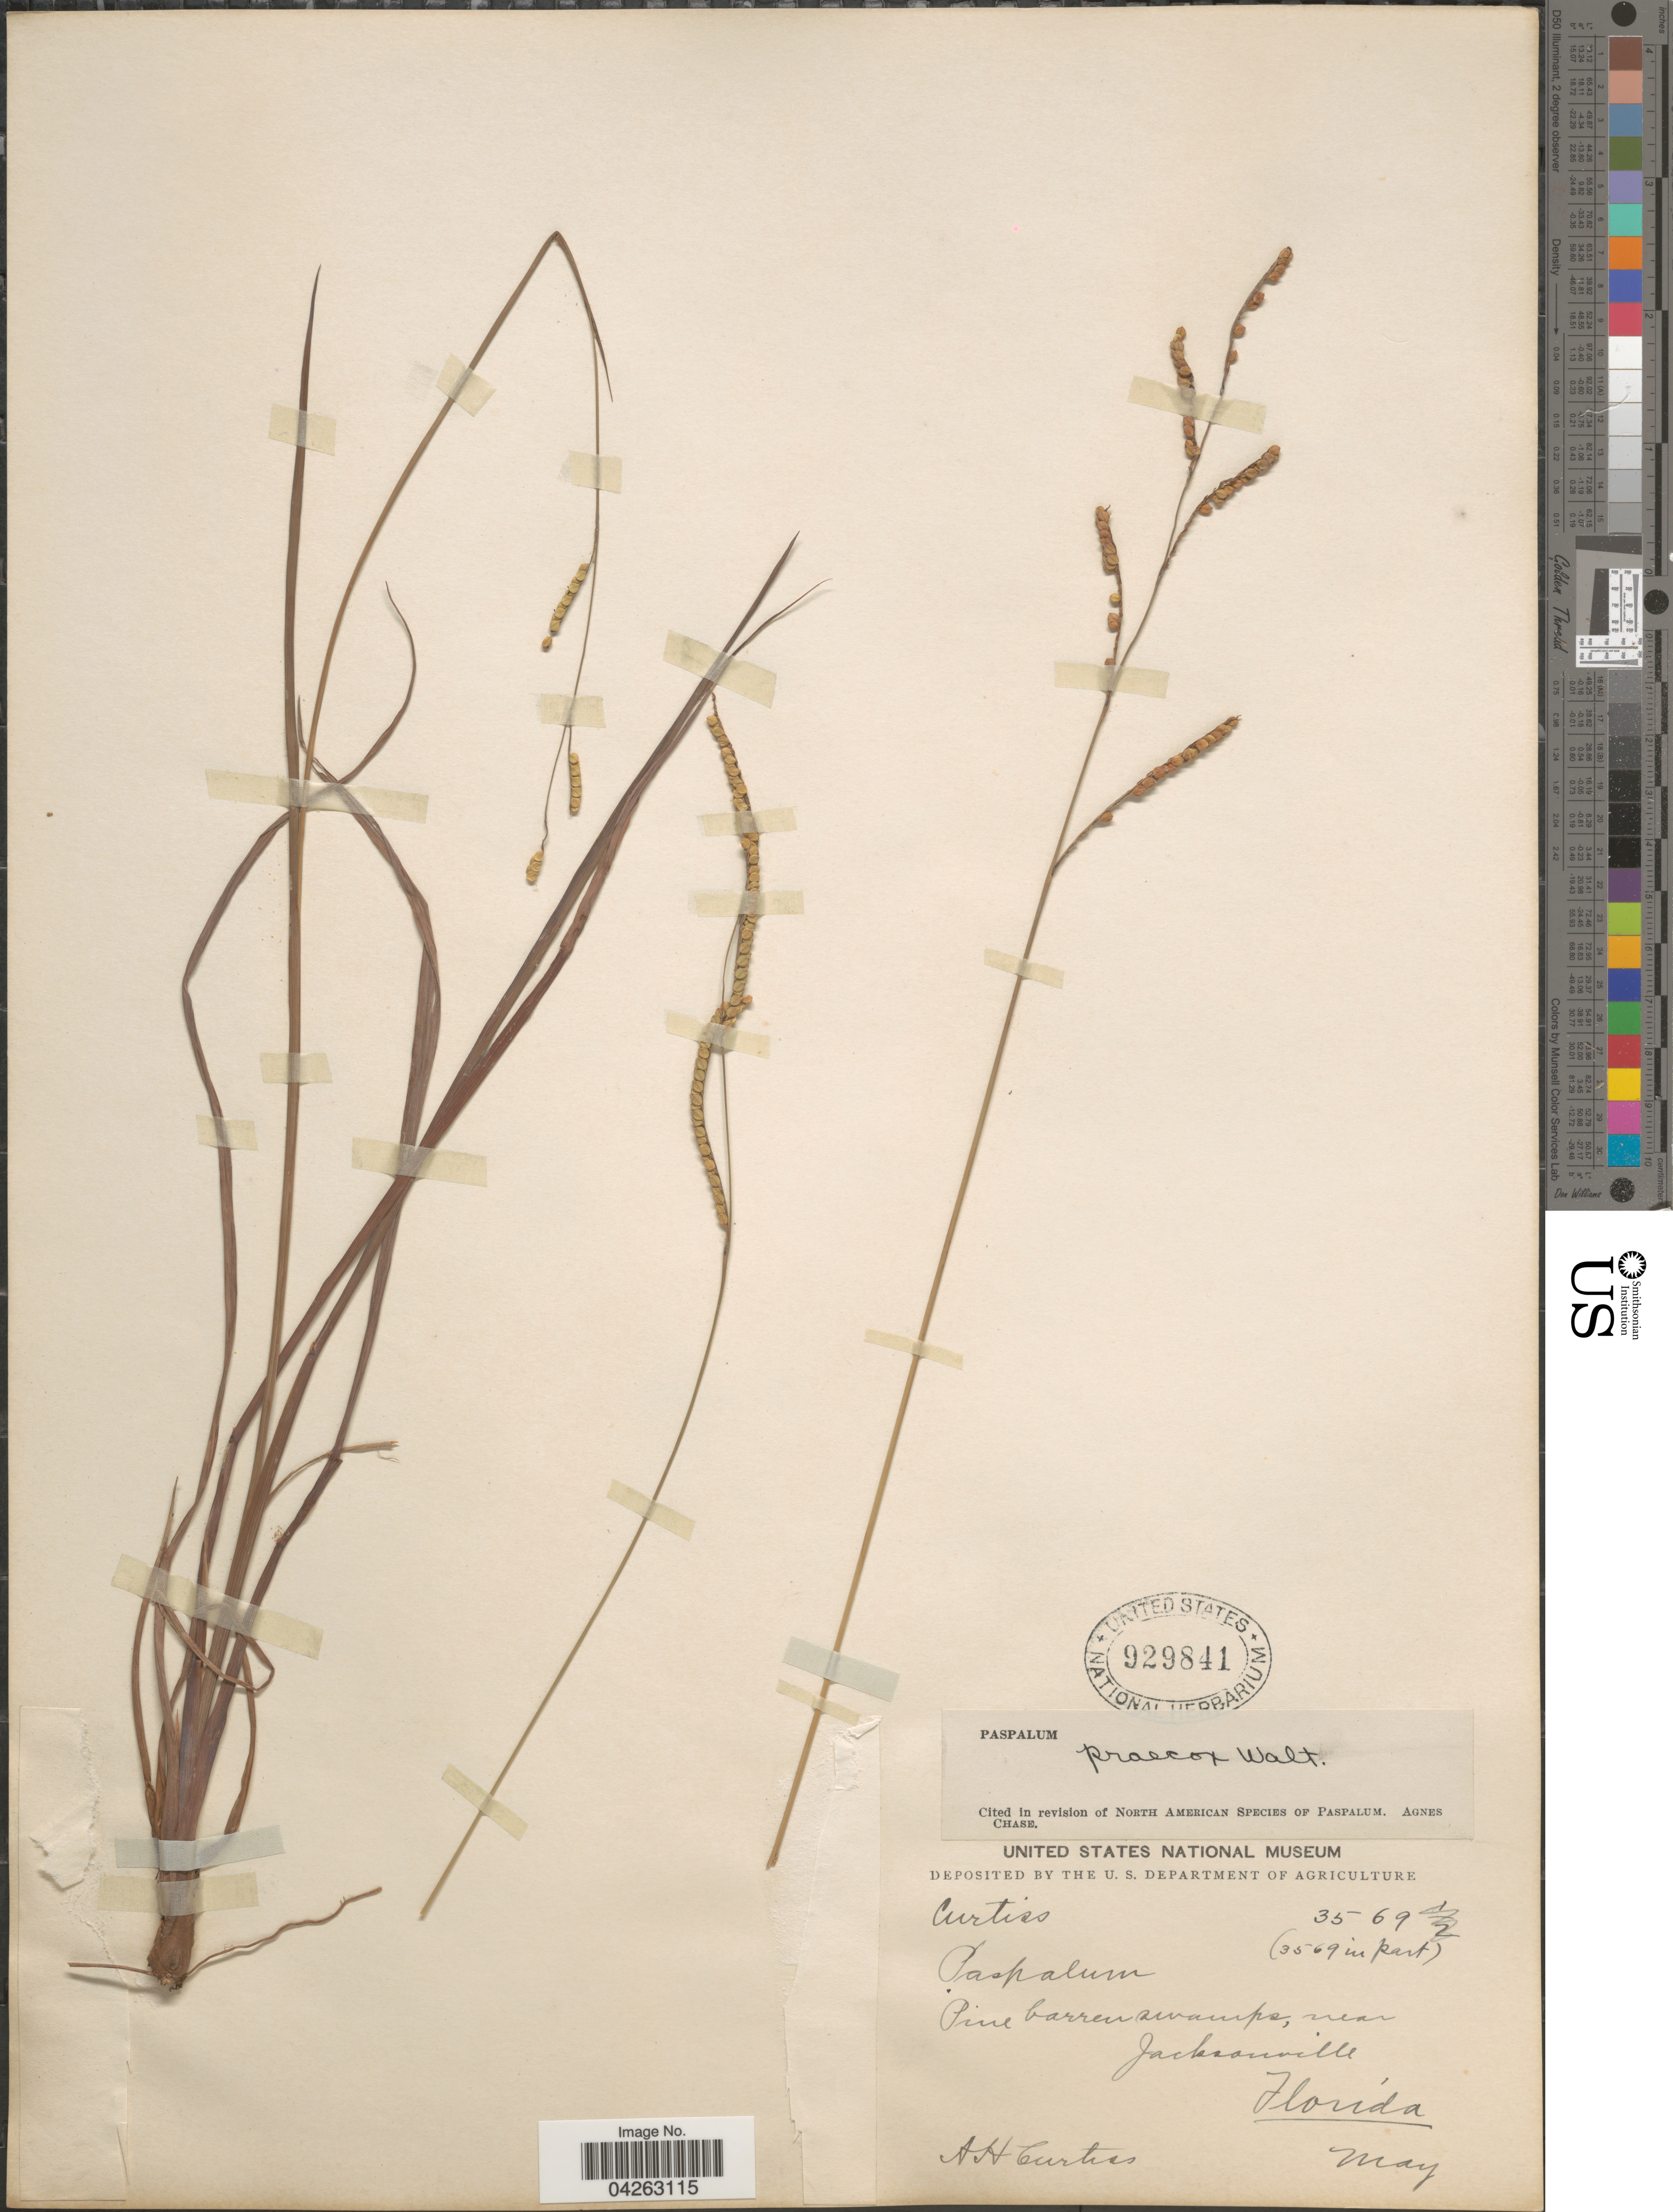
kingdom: Plantae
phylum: Tracheophyta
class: Liliopsida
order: Poales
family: Poaceae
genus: Paspalum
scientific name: Paspalum praecox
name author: Walter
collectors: A. H. Curtiss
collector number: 3569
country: United States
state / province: Florida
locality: Pine barren swamps, near Jacksonville.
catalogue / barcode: US 929841